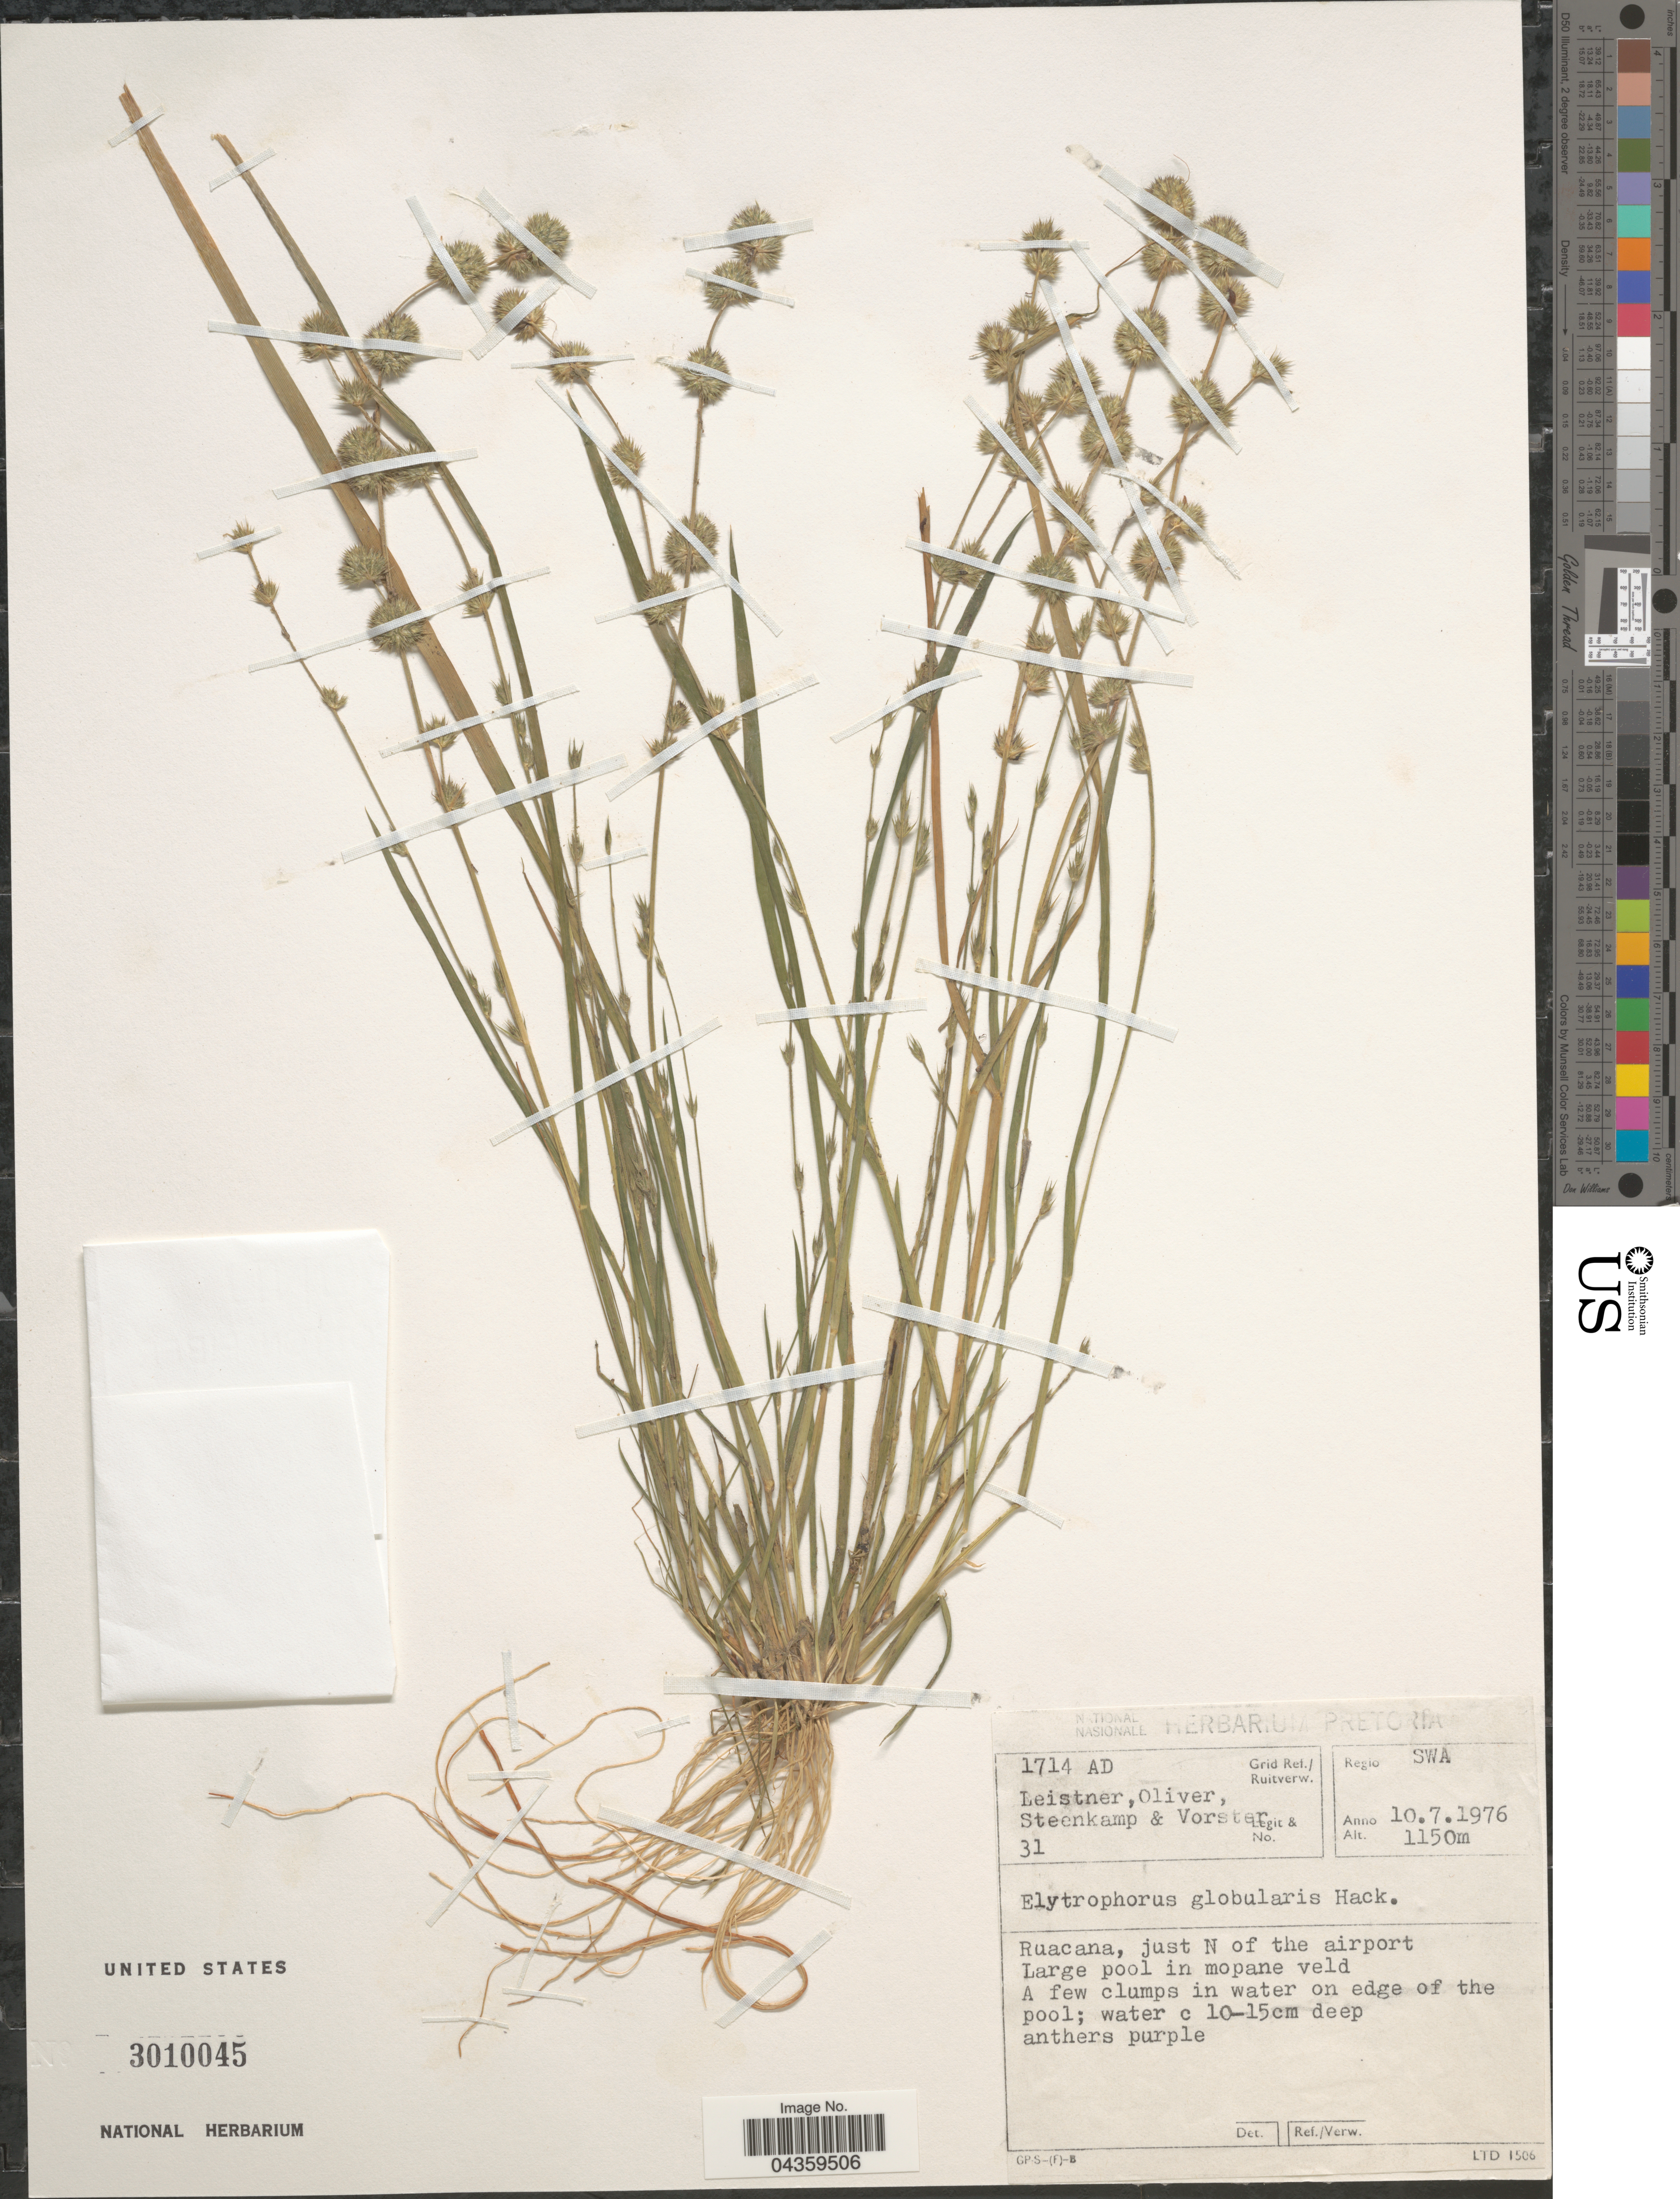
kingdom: Plantae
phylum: Tracheophyta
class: Liliopsida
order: Poales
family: Poaceae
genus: Elytrophorus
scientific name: Elytrophorus globularis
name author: Hack.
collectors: Leistner, Oliver, --, -- Steenkamp & -. Vorster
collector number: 31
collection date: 1976-07-10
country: Namibia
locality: Grid Ref./ Ruitverw. 1714 AD. Regio SWA. Ruacana, just N of the airport.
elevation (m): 1150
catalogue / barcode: US 3010045